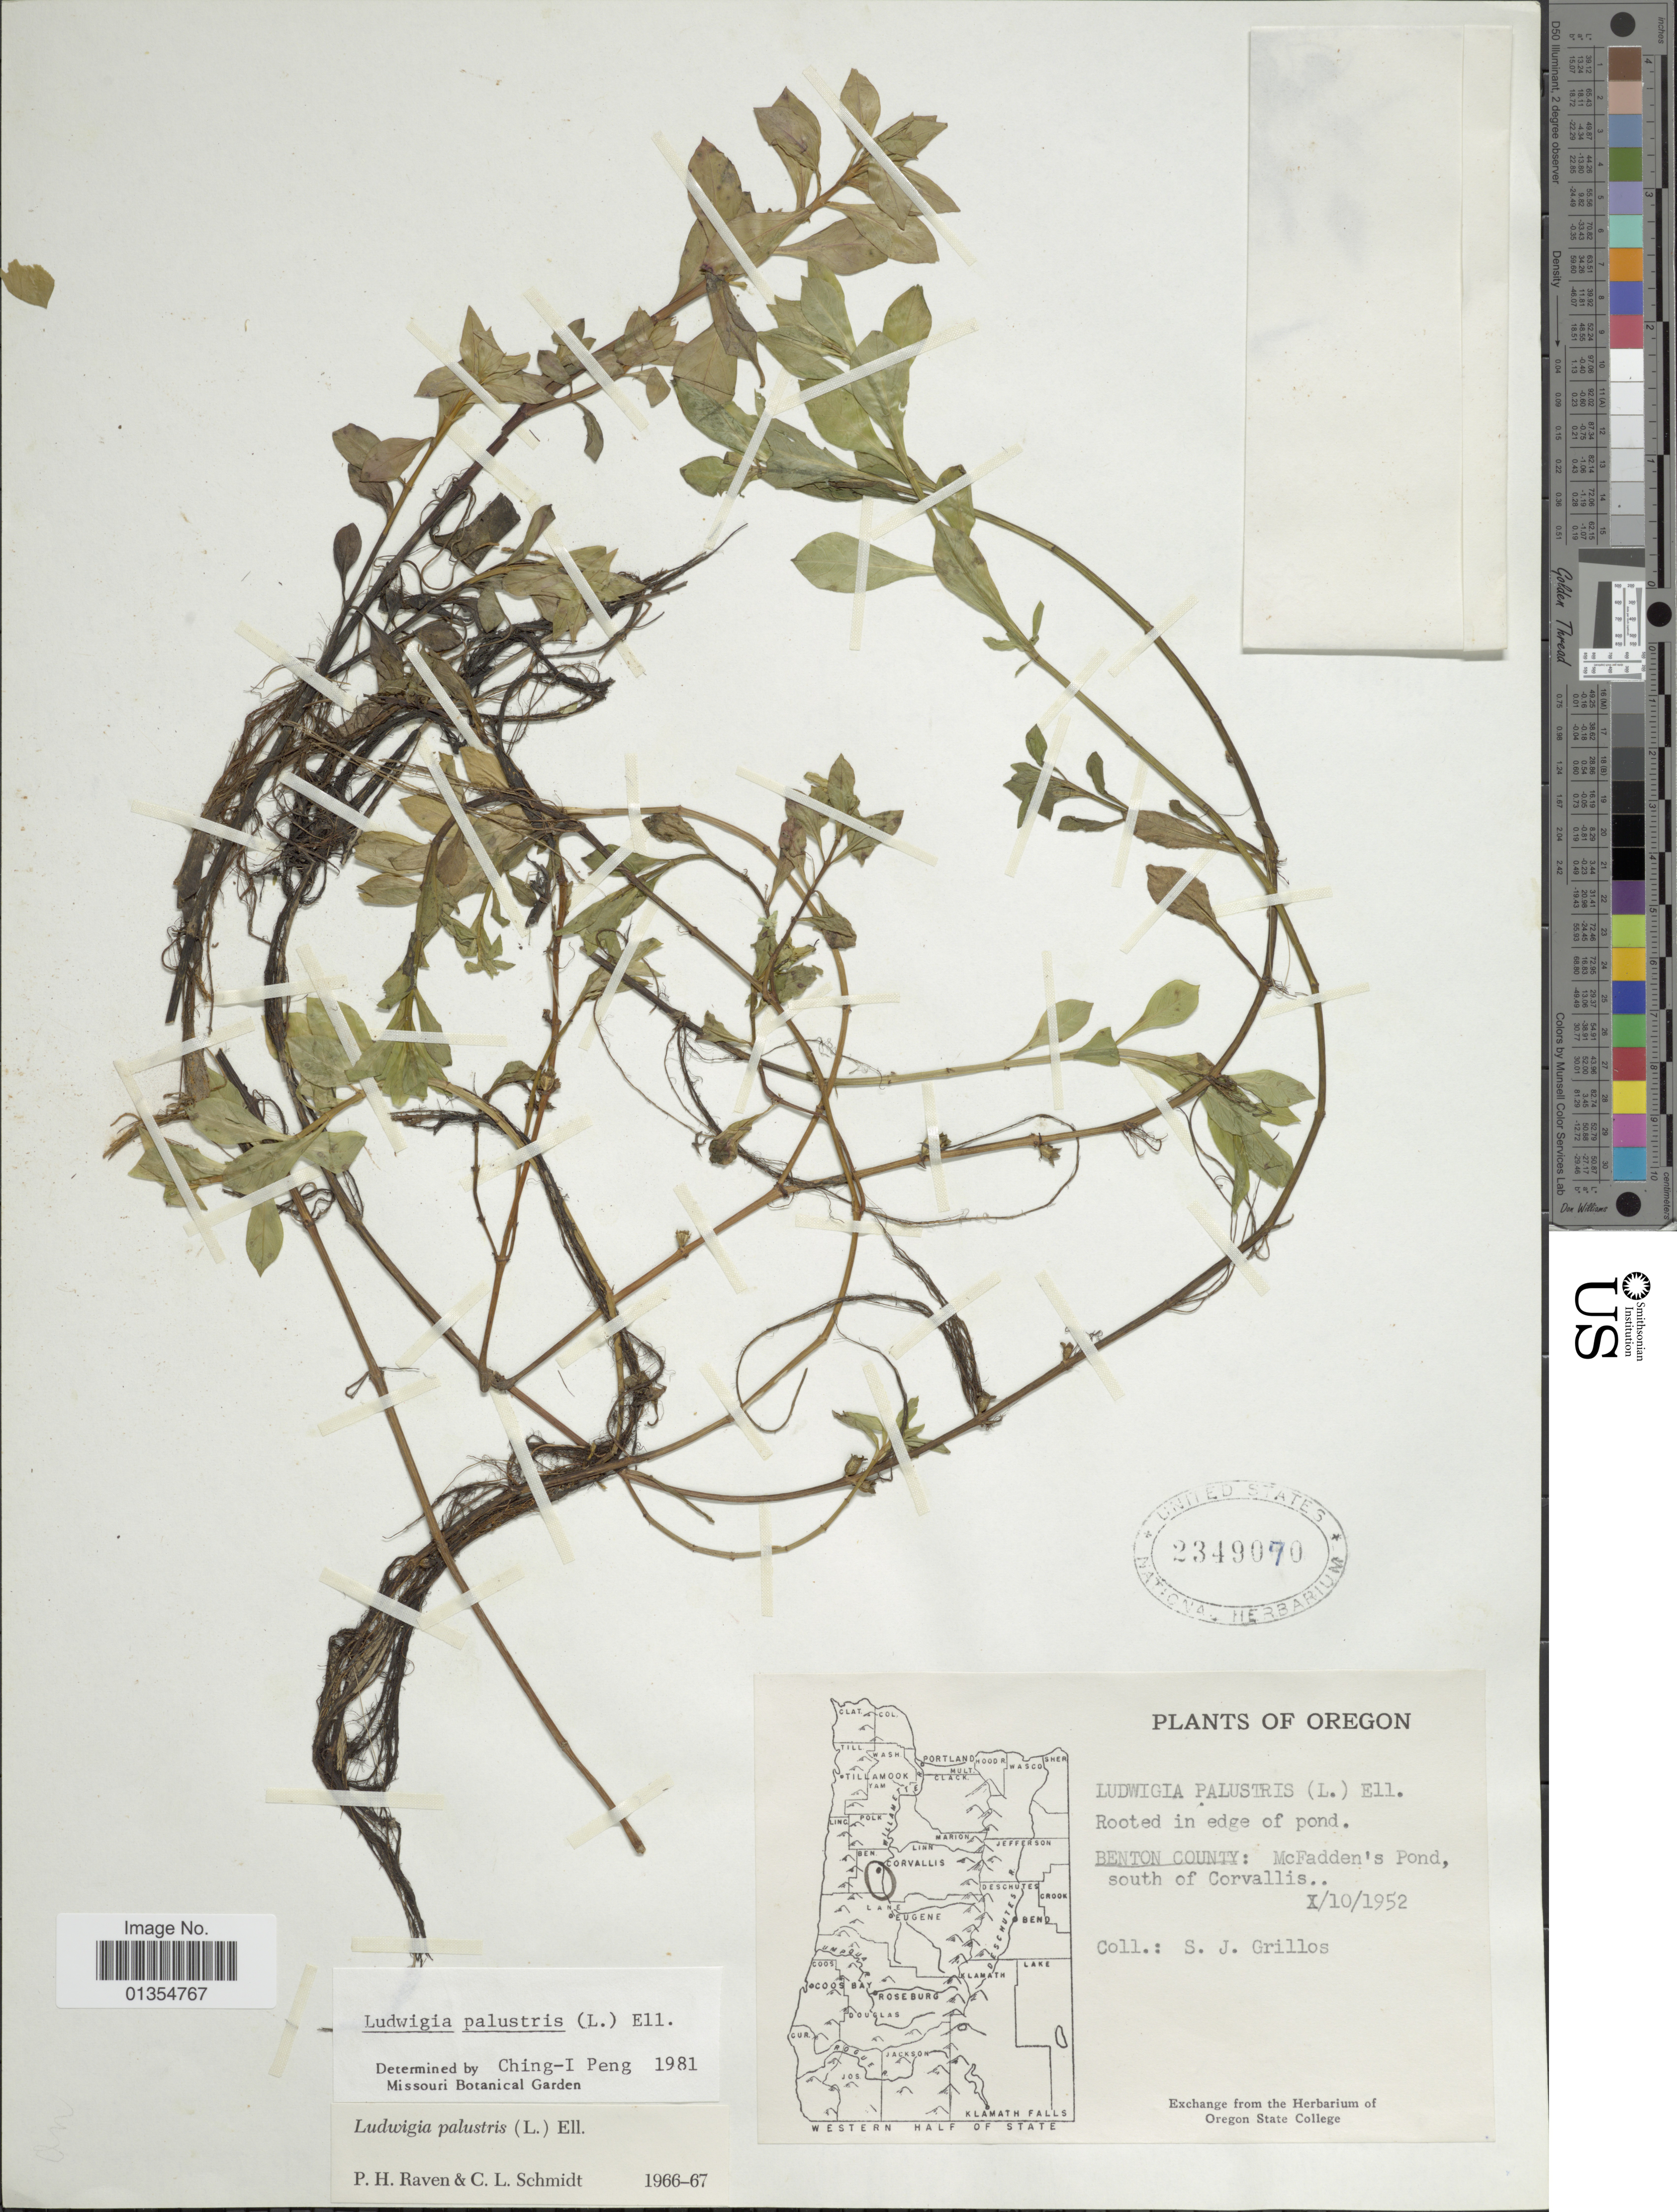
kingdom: Plantae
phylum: Tracheophyta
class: Magnoliopsida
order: Myrtales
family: Onagraceae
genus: Ludwigia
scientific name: Ludwigia palustris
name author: (L.) Elliott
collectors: S. Grillos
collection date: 1952-10-10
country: United States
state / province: Oregon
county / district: Benton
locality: Benton County: McFadden's Pond, south of Corvallis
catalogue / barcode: US 2349070